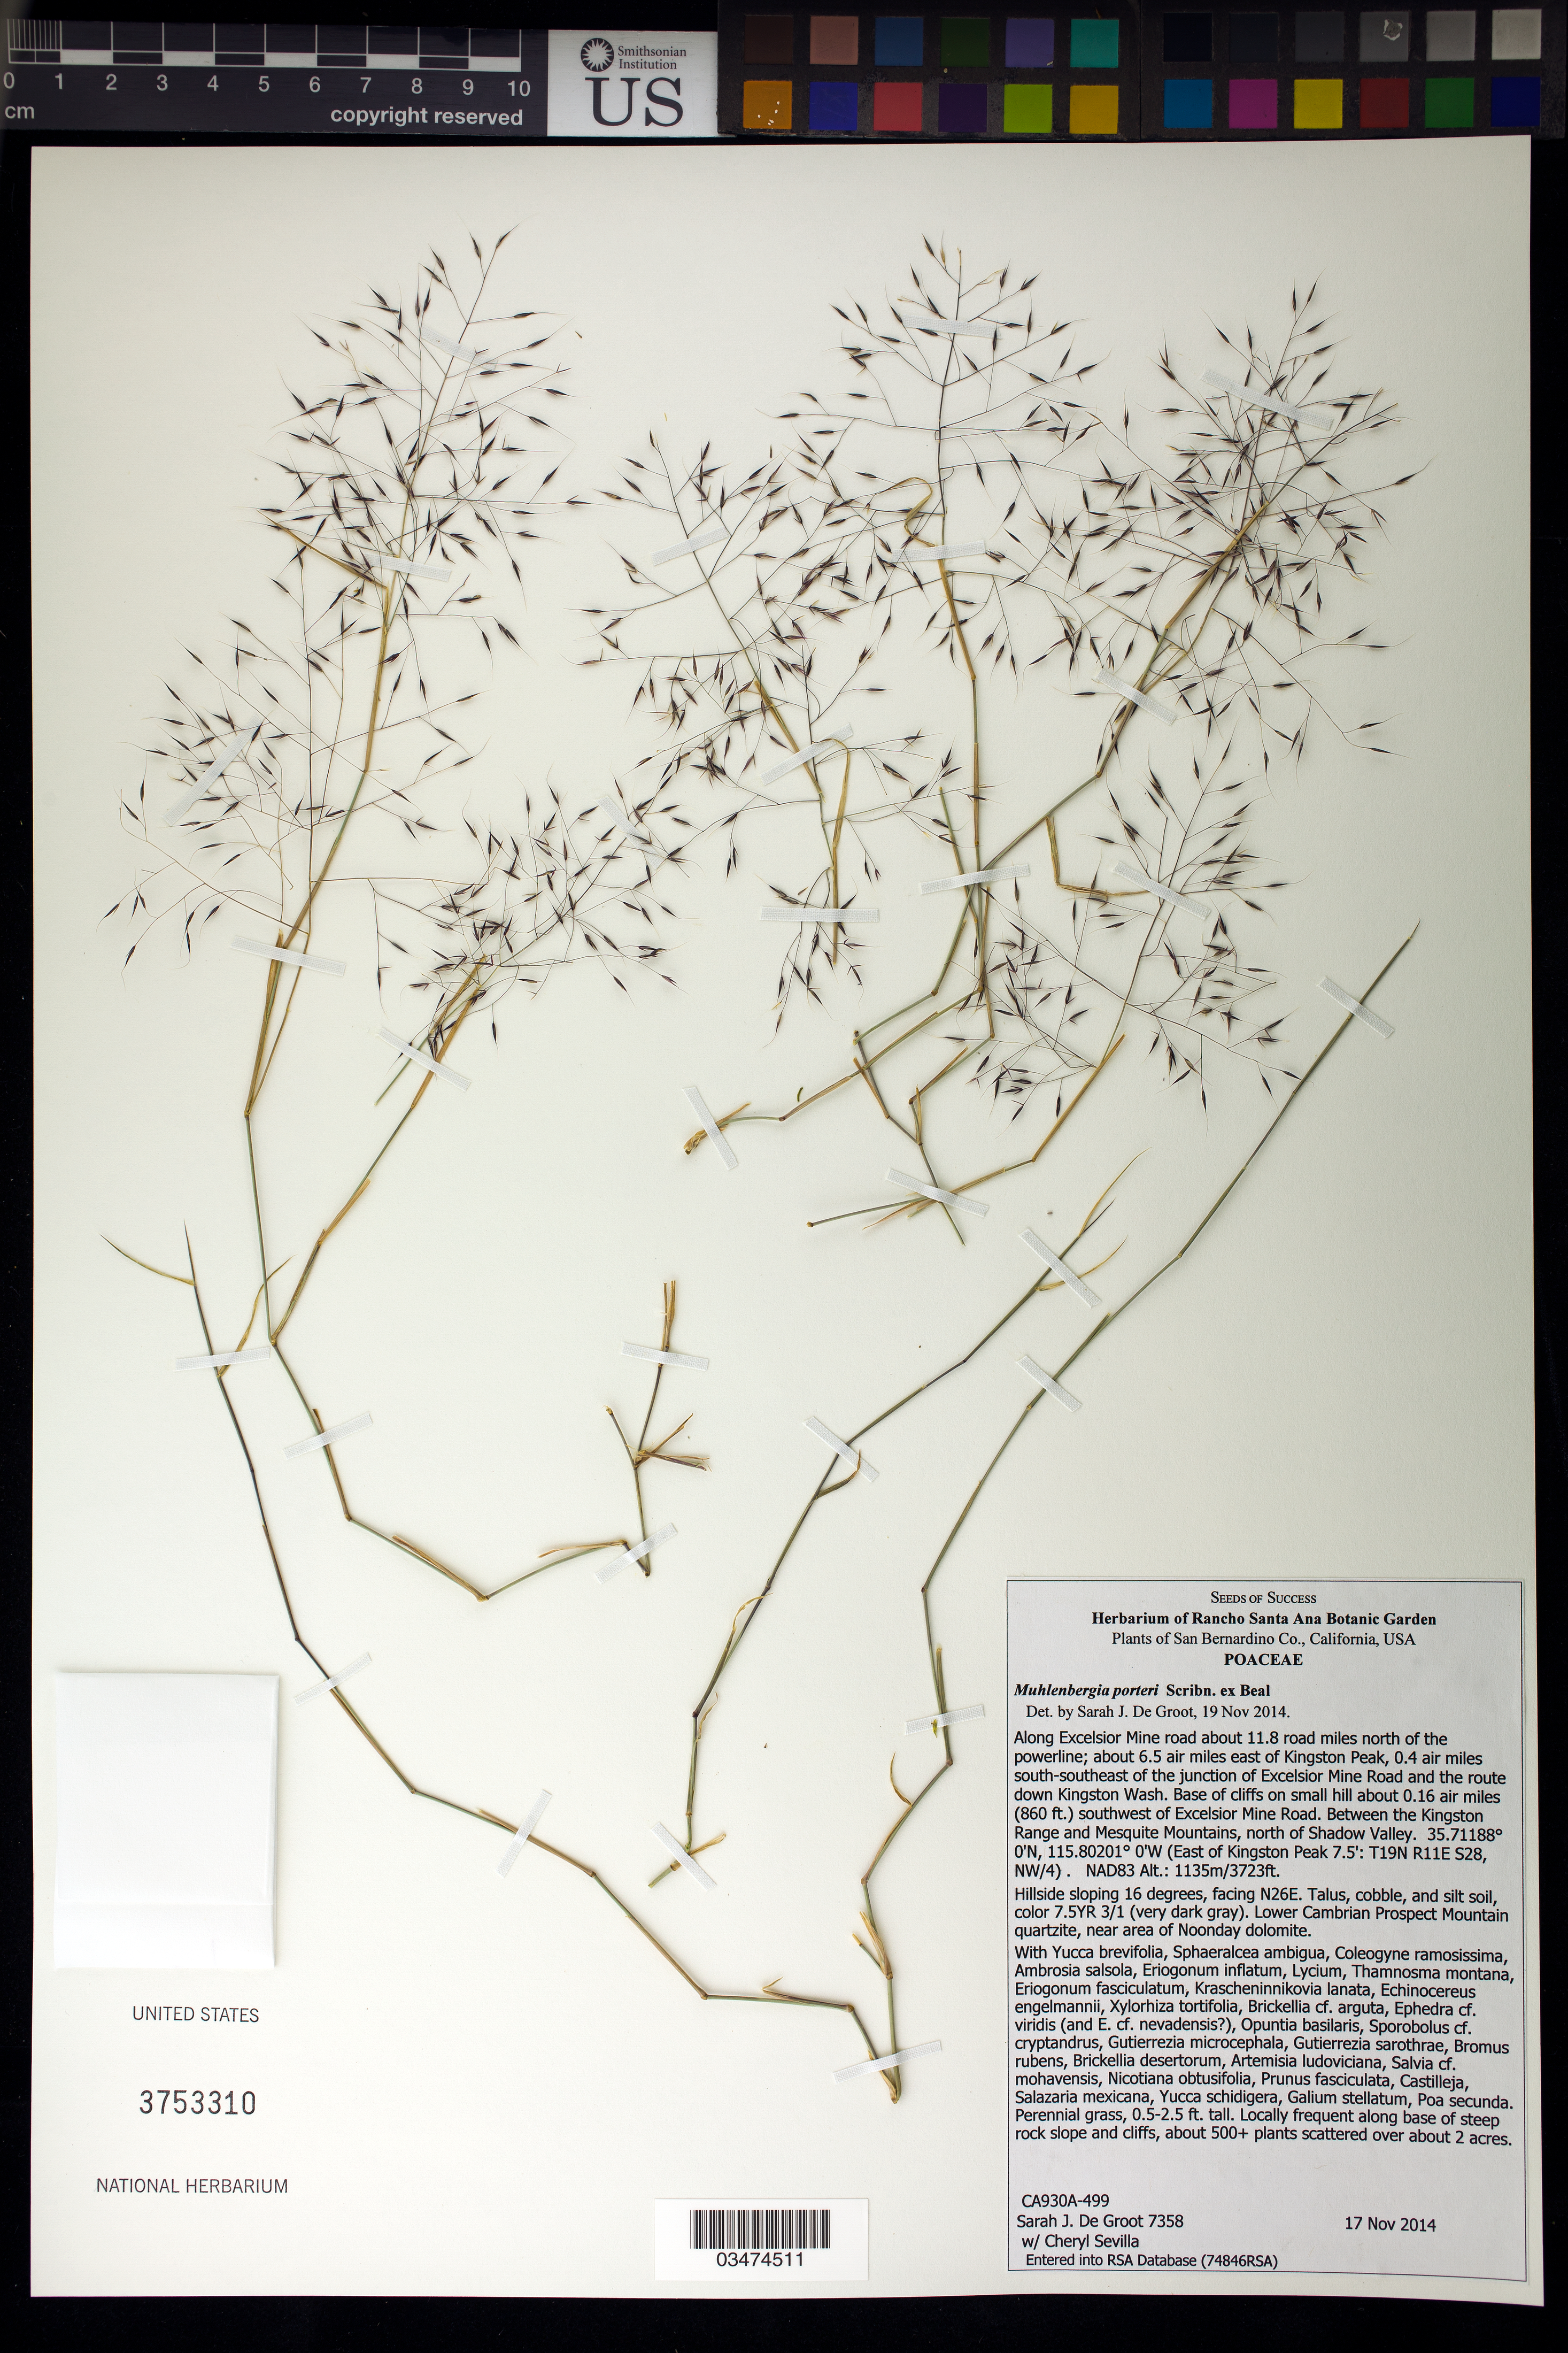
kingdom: Plantae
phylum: Tracheophyta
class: Liliopsida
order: Poales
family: Poaceae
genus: Muhlenbergia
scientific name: Muhlenbergia porteri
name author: Scribn. in W.J. Beal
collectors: S. De Groot & C. Sevilla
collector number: CA930A-499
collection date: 2014-11-17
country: United States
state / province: California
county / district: San Bernardino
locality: Along Excelsior Mine Rd., about 6.5 air miles E of Kingston Peak, 0.4 air mi. SSE of jct.of Excelsior Mine Rd and the route dowm Kingston Wash. Between the Kingston Range and Mesquite Mtns, N of Shadow Valley.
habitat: Talus, cobble and silt soil.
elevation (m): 1135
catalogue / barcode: US 3753310